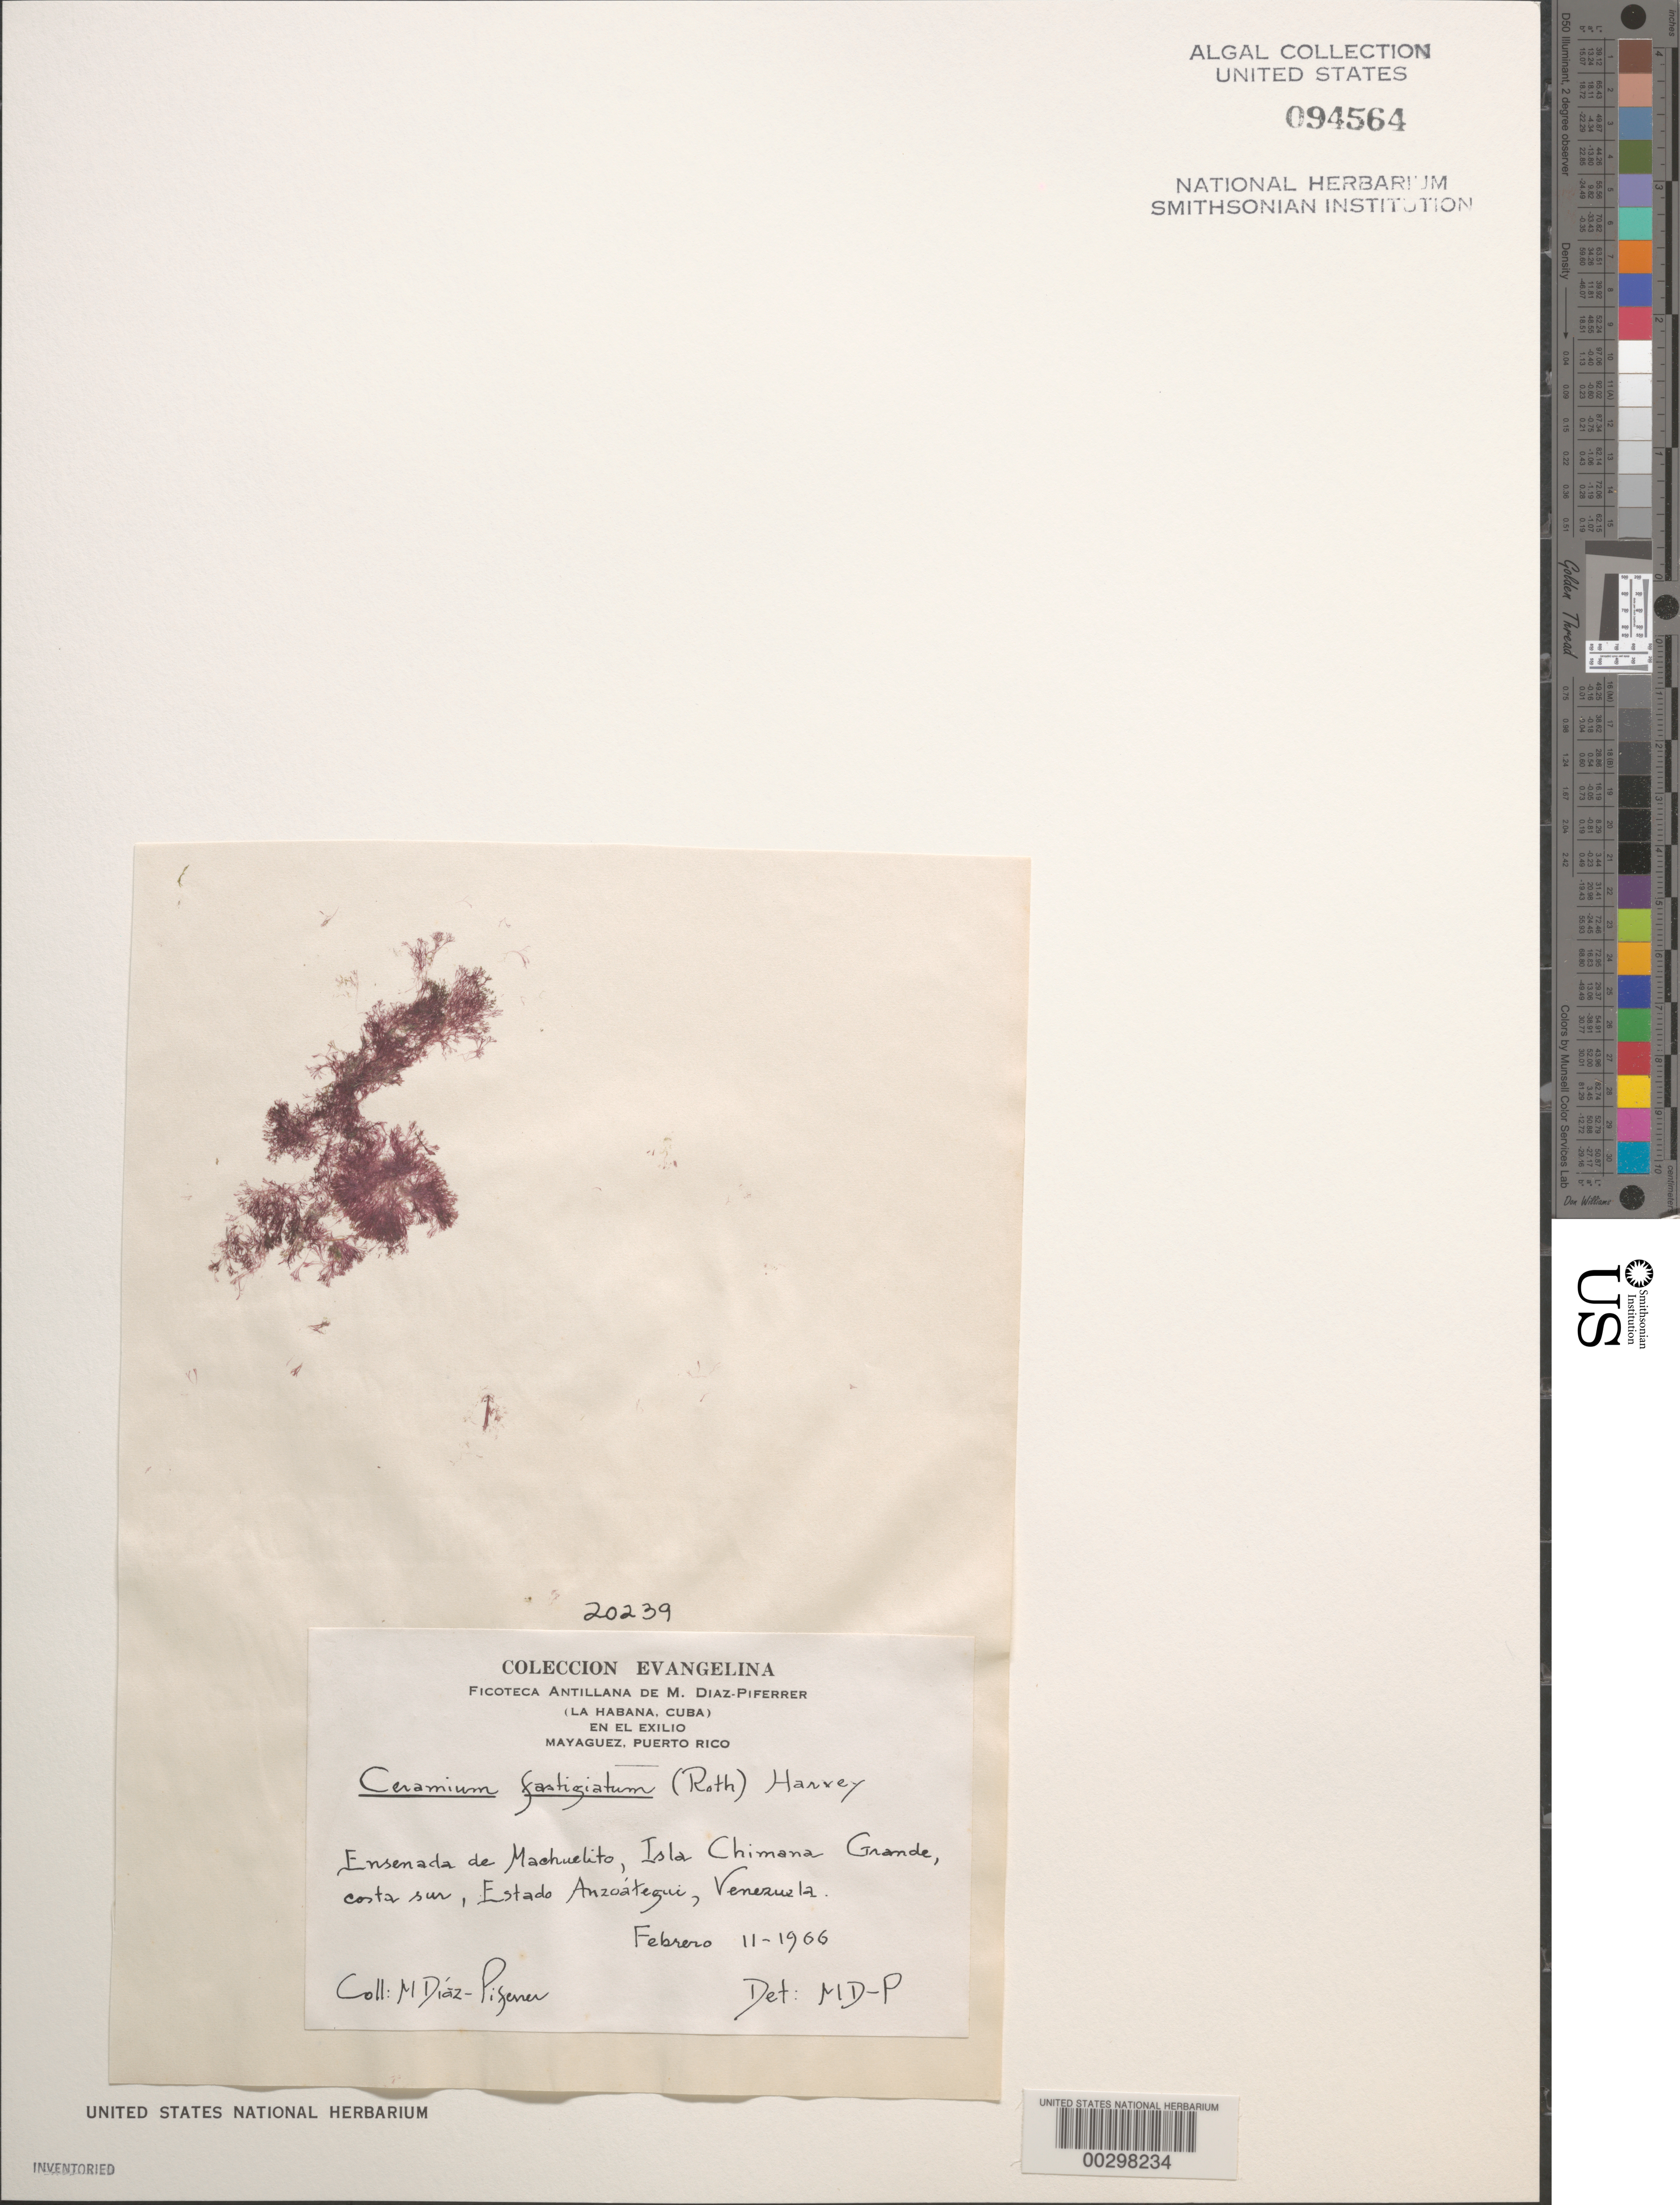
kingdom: Plantae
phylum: Rhodophyta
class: Florideophyceae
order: Ceramiales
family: Ceramiaceae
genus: Ceramium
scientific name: Ceramium fastigiatum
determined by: Diaz-Piferrer, M.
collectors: M. Diaz-Piferrer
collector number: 20239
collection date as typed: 11 Feb 1966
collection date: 1966-02-11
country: Venezuela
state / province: Anzoategui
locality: Isla chimana grande, ensenada de machuelito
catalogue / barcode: US 94564